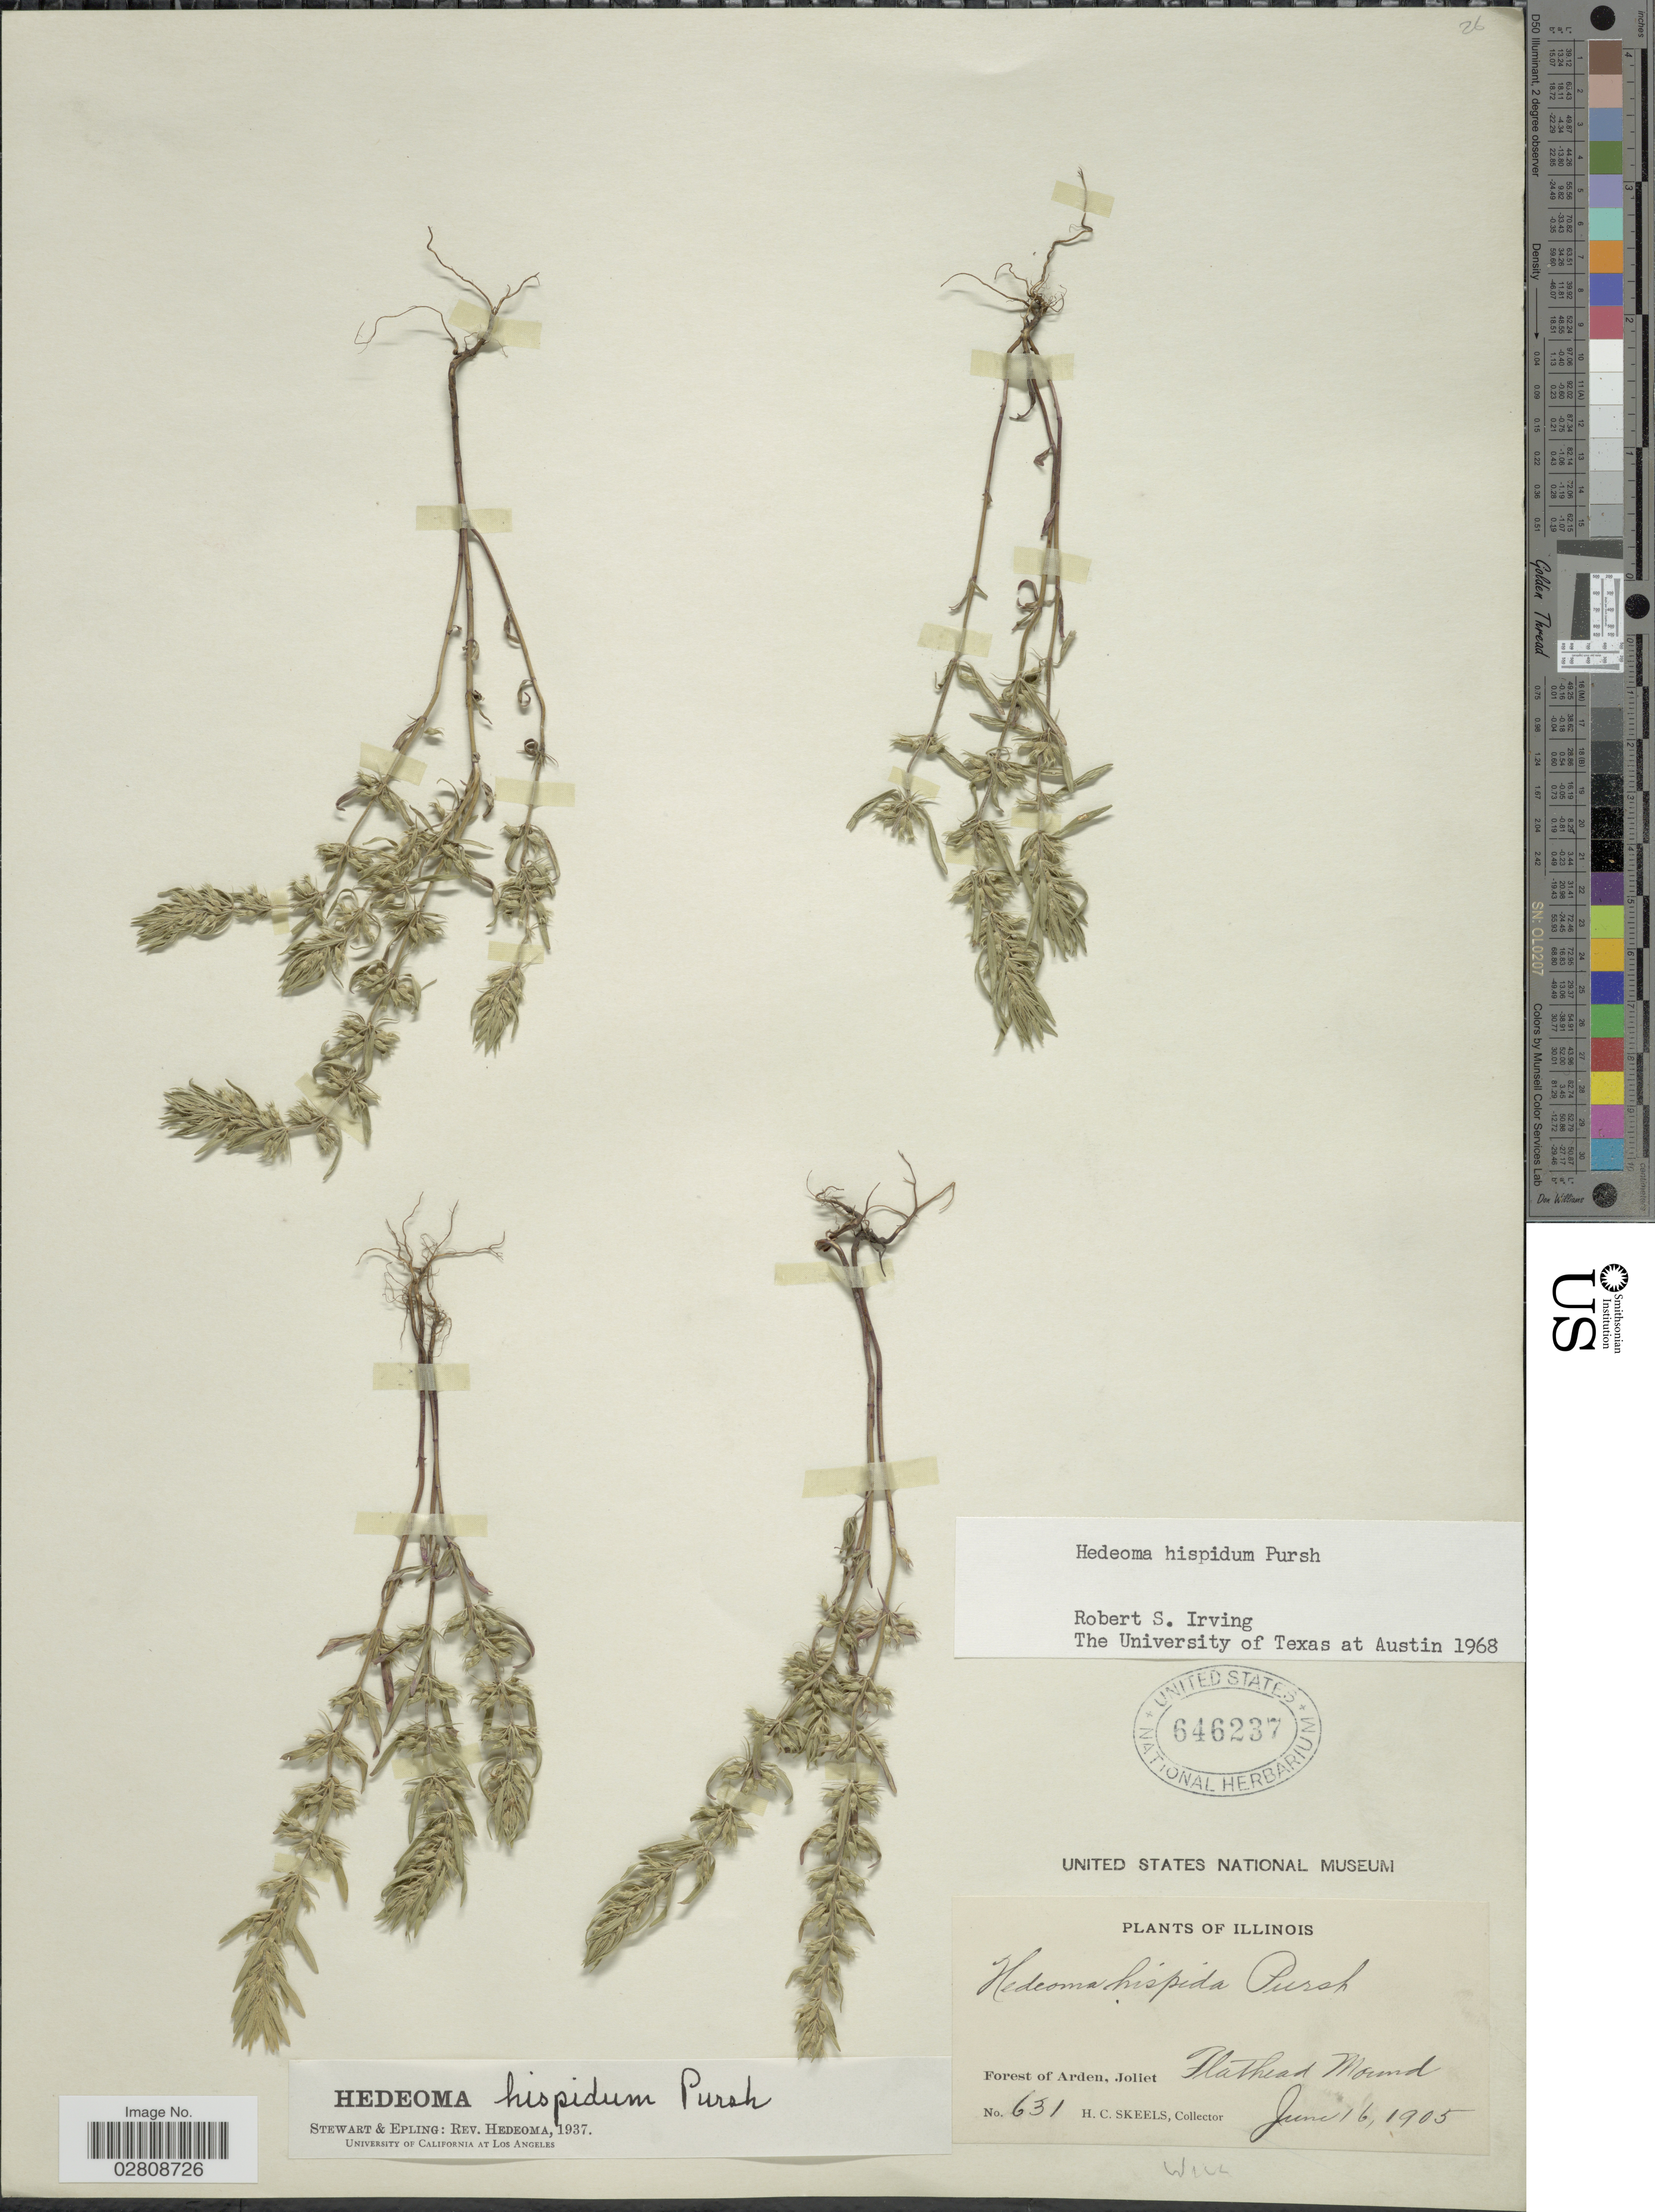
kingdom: Plantae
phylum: Tracheophyta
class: Magnoliopsida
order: Lamiales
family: Lamiaceae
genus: Hedeoma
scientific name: Hedeoma hispida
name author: Pursh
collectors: H. Skeels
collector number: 631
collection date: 1905-06-16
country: United States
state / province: Illinois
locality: Forest of Arden, Joliet. Flathead Mound. Will.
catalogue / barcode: US 646237